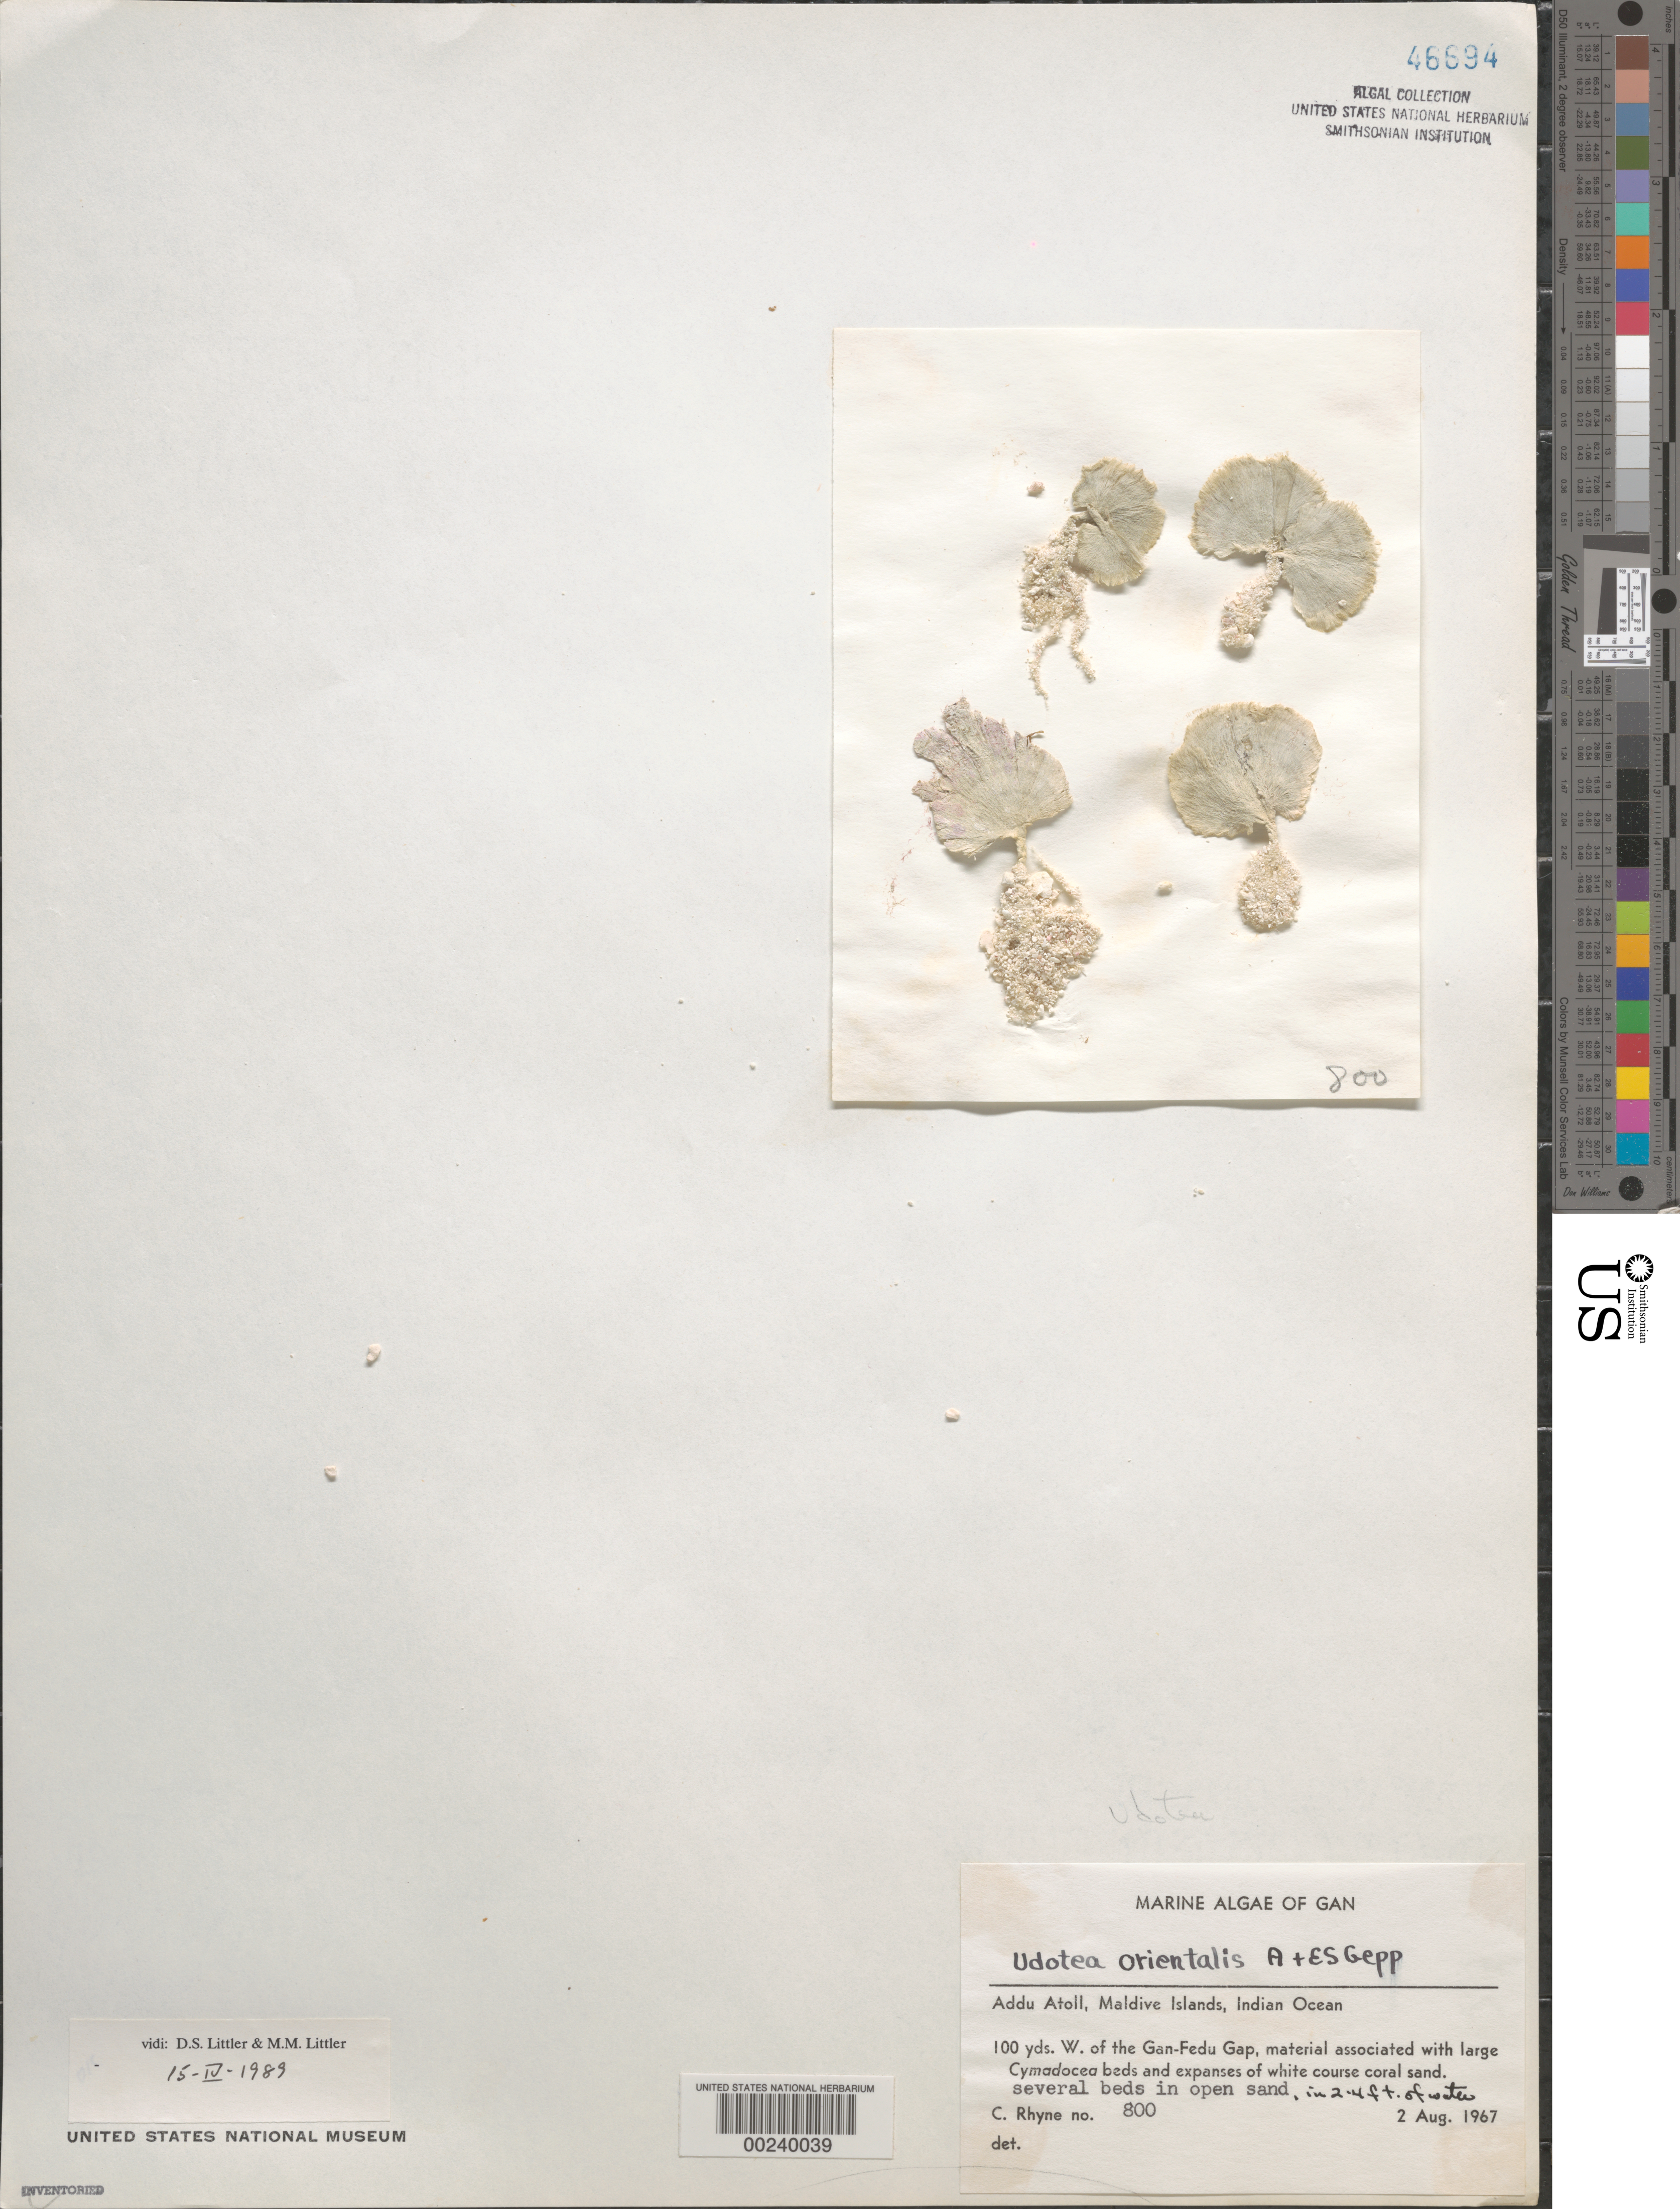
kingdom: Plantae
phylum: Chlorophyta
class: Ulvophyceae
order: Bryopsidales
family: Udoteaceae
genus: Udotea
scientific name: Udotea orientalis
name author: A. Gepp & E. Gepp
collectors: C. Rhyne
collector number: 800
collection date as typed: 02 Aug 1967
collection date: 1967-08-02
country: Maldive Islands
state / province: Seenu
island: Gan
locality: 100 yards west of Gan-Fedu Gap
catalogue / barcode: US 46694